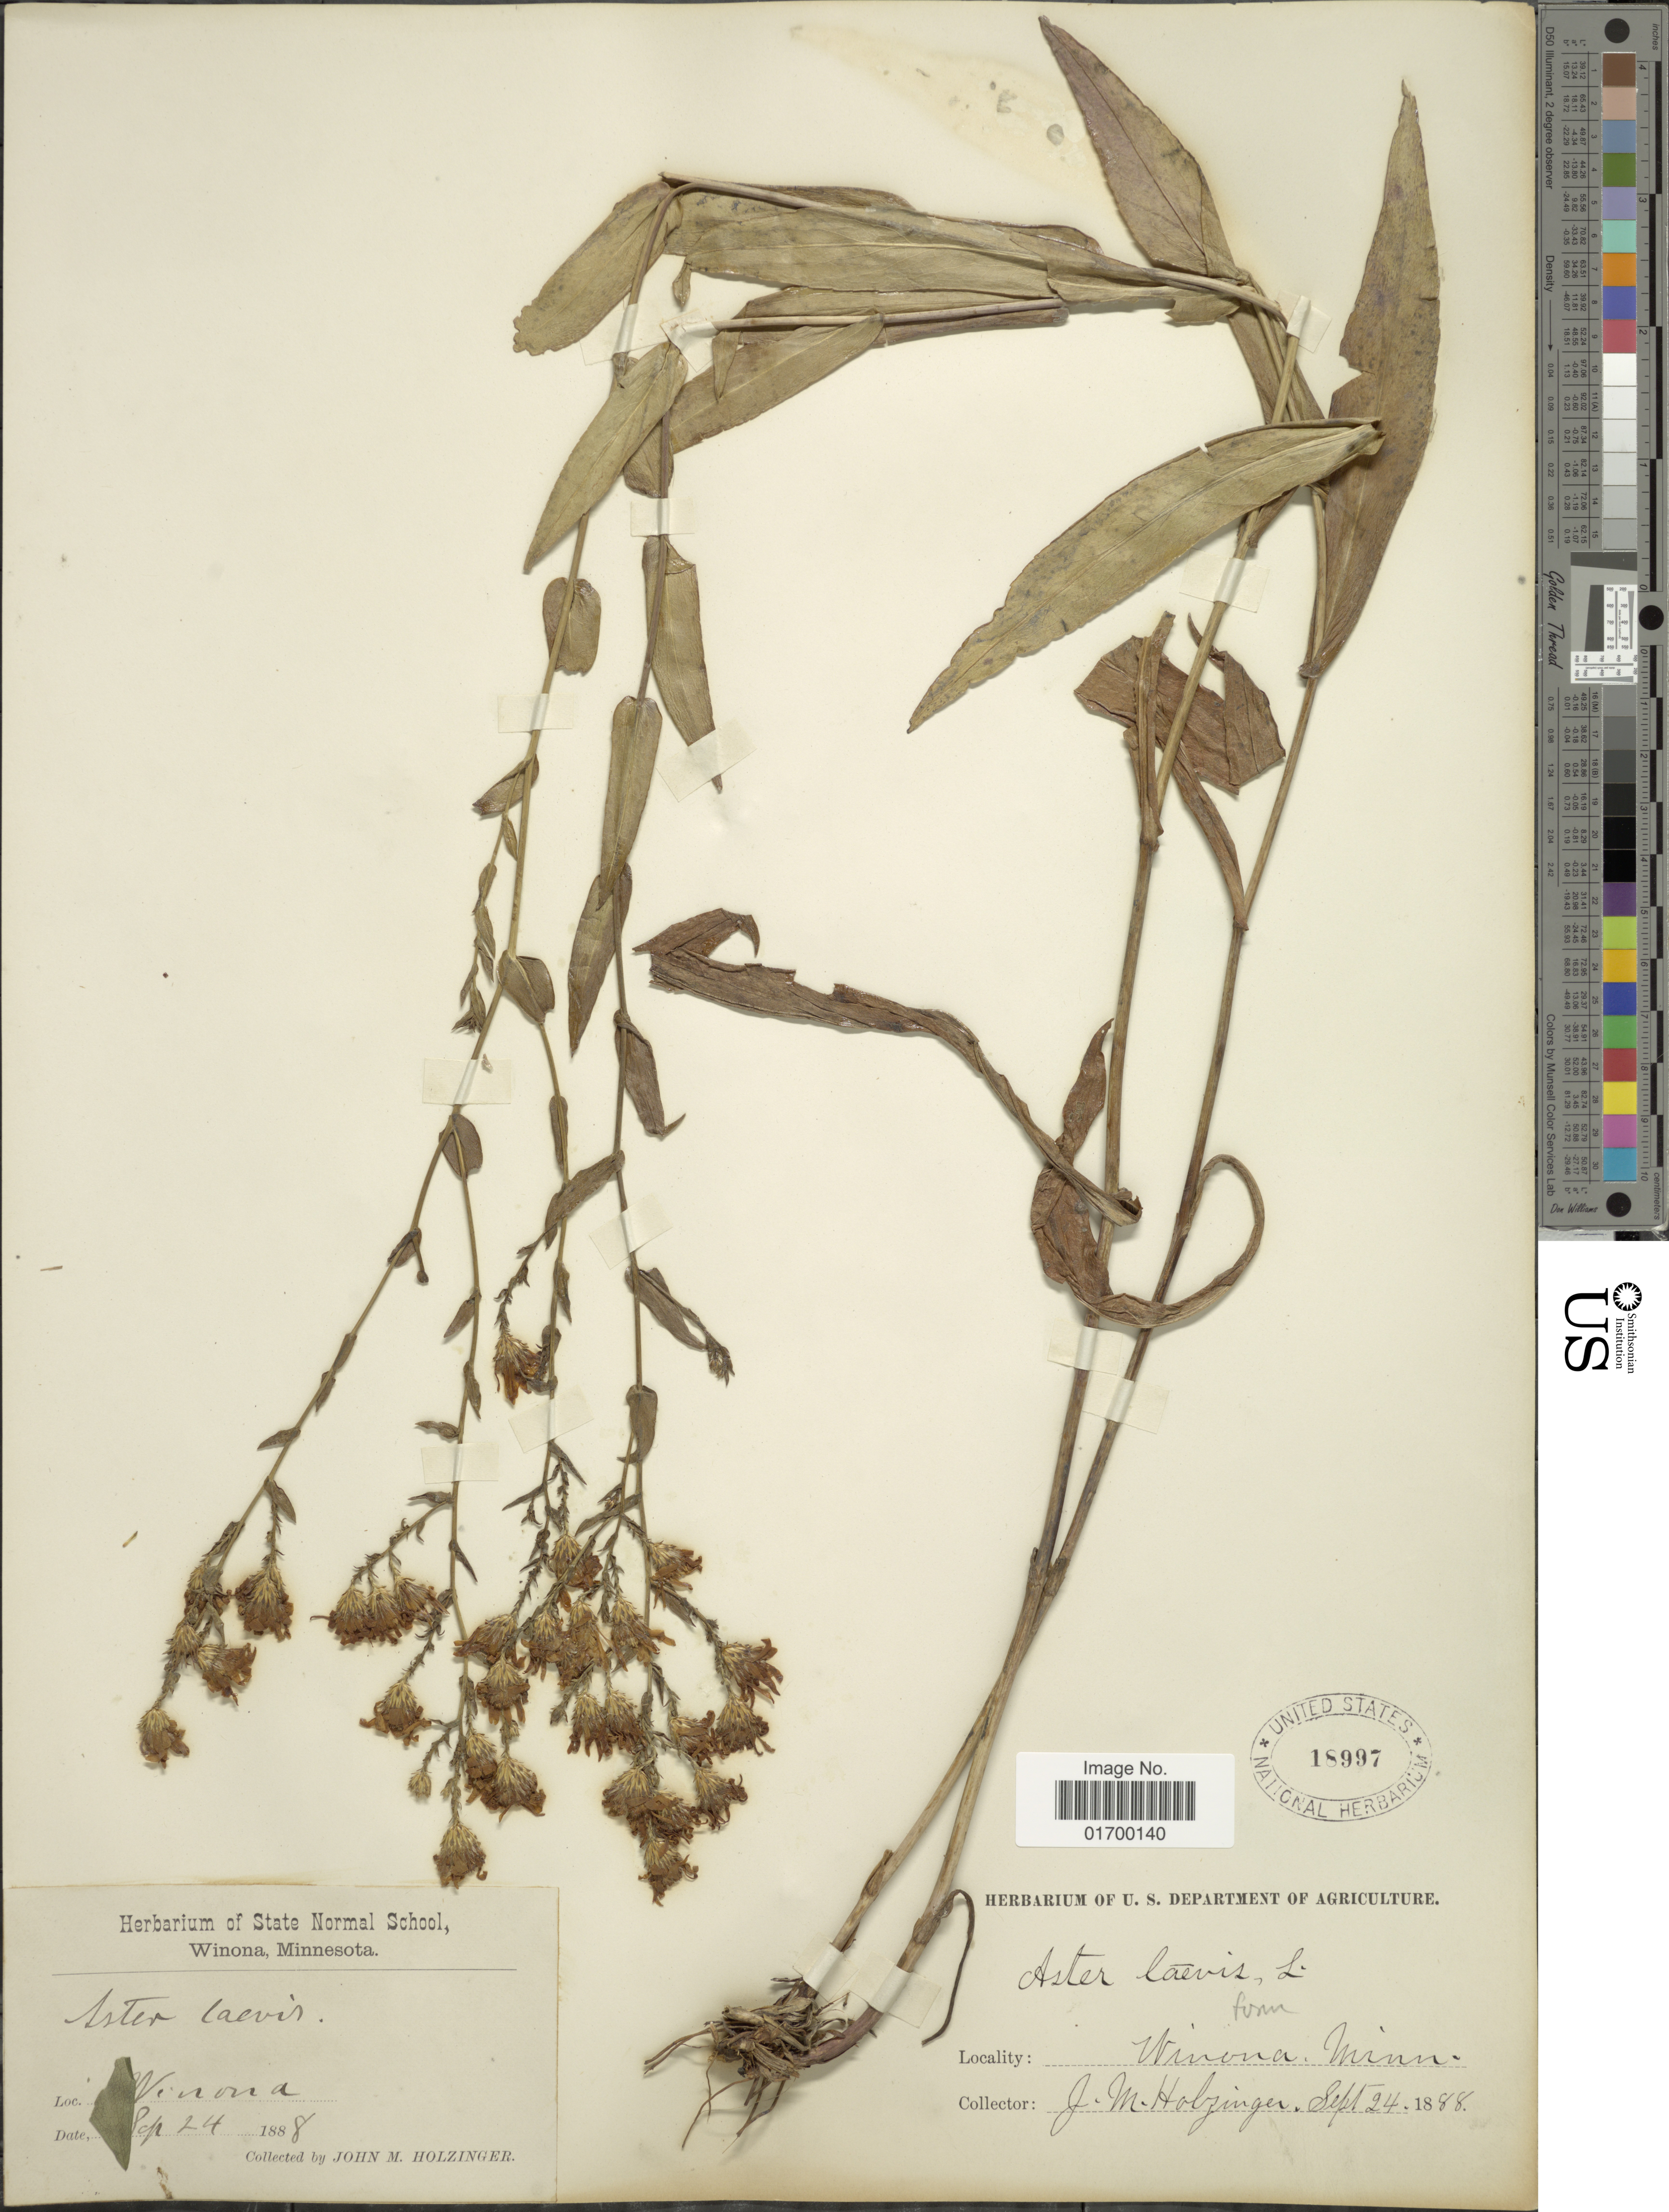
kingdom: Plantae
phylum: Tracheophyta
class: Magnoliopsida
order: Asterales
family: Asteraceae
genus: Symphyotrichum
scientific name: Symphyotrichum laeve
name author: (L.) Á. Löve & D. Löve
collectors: J. M. Holzinger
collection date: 1888-09-24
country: United States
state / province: Minnesota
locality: Winona, Minn.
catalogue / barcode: US 18997